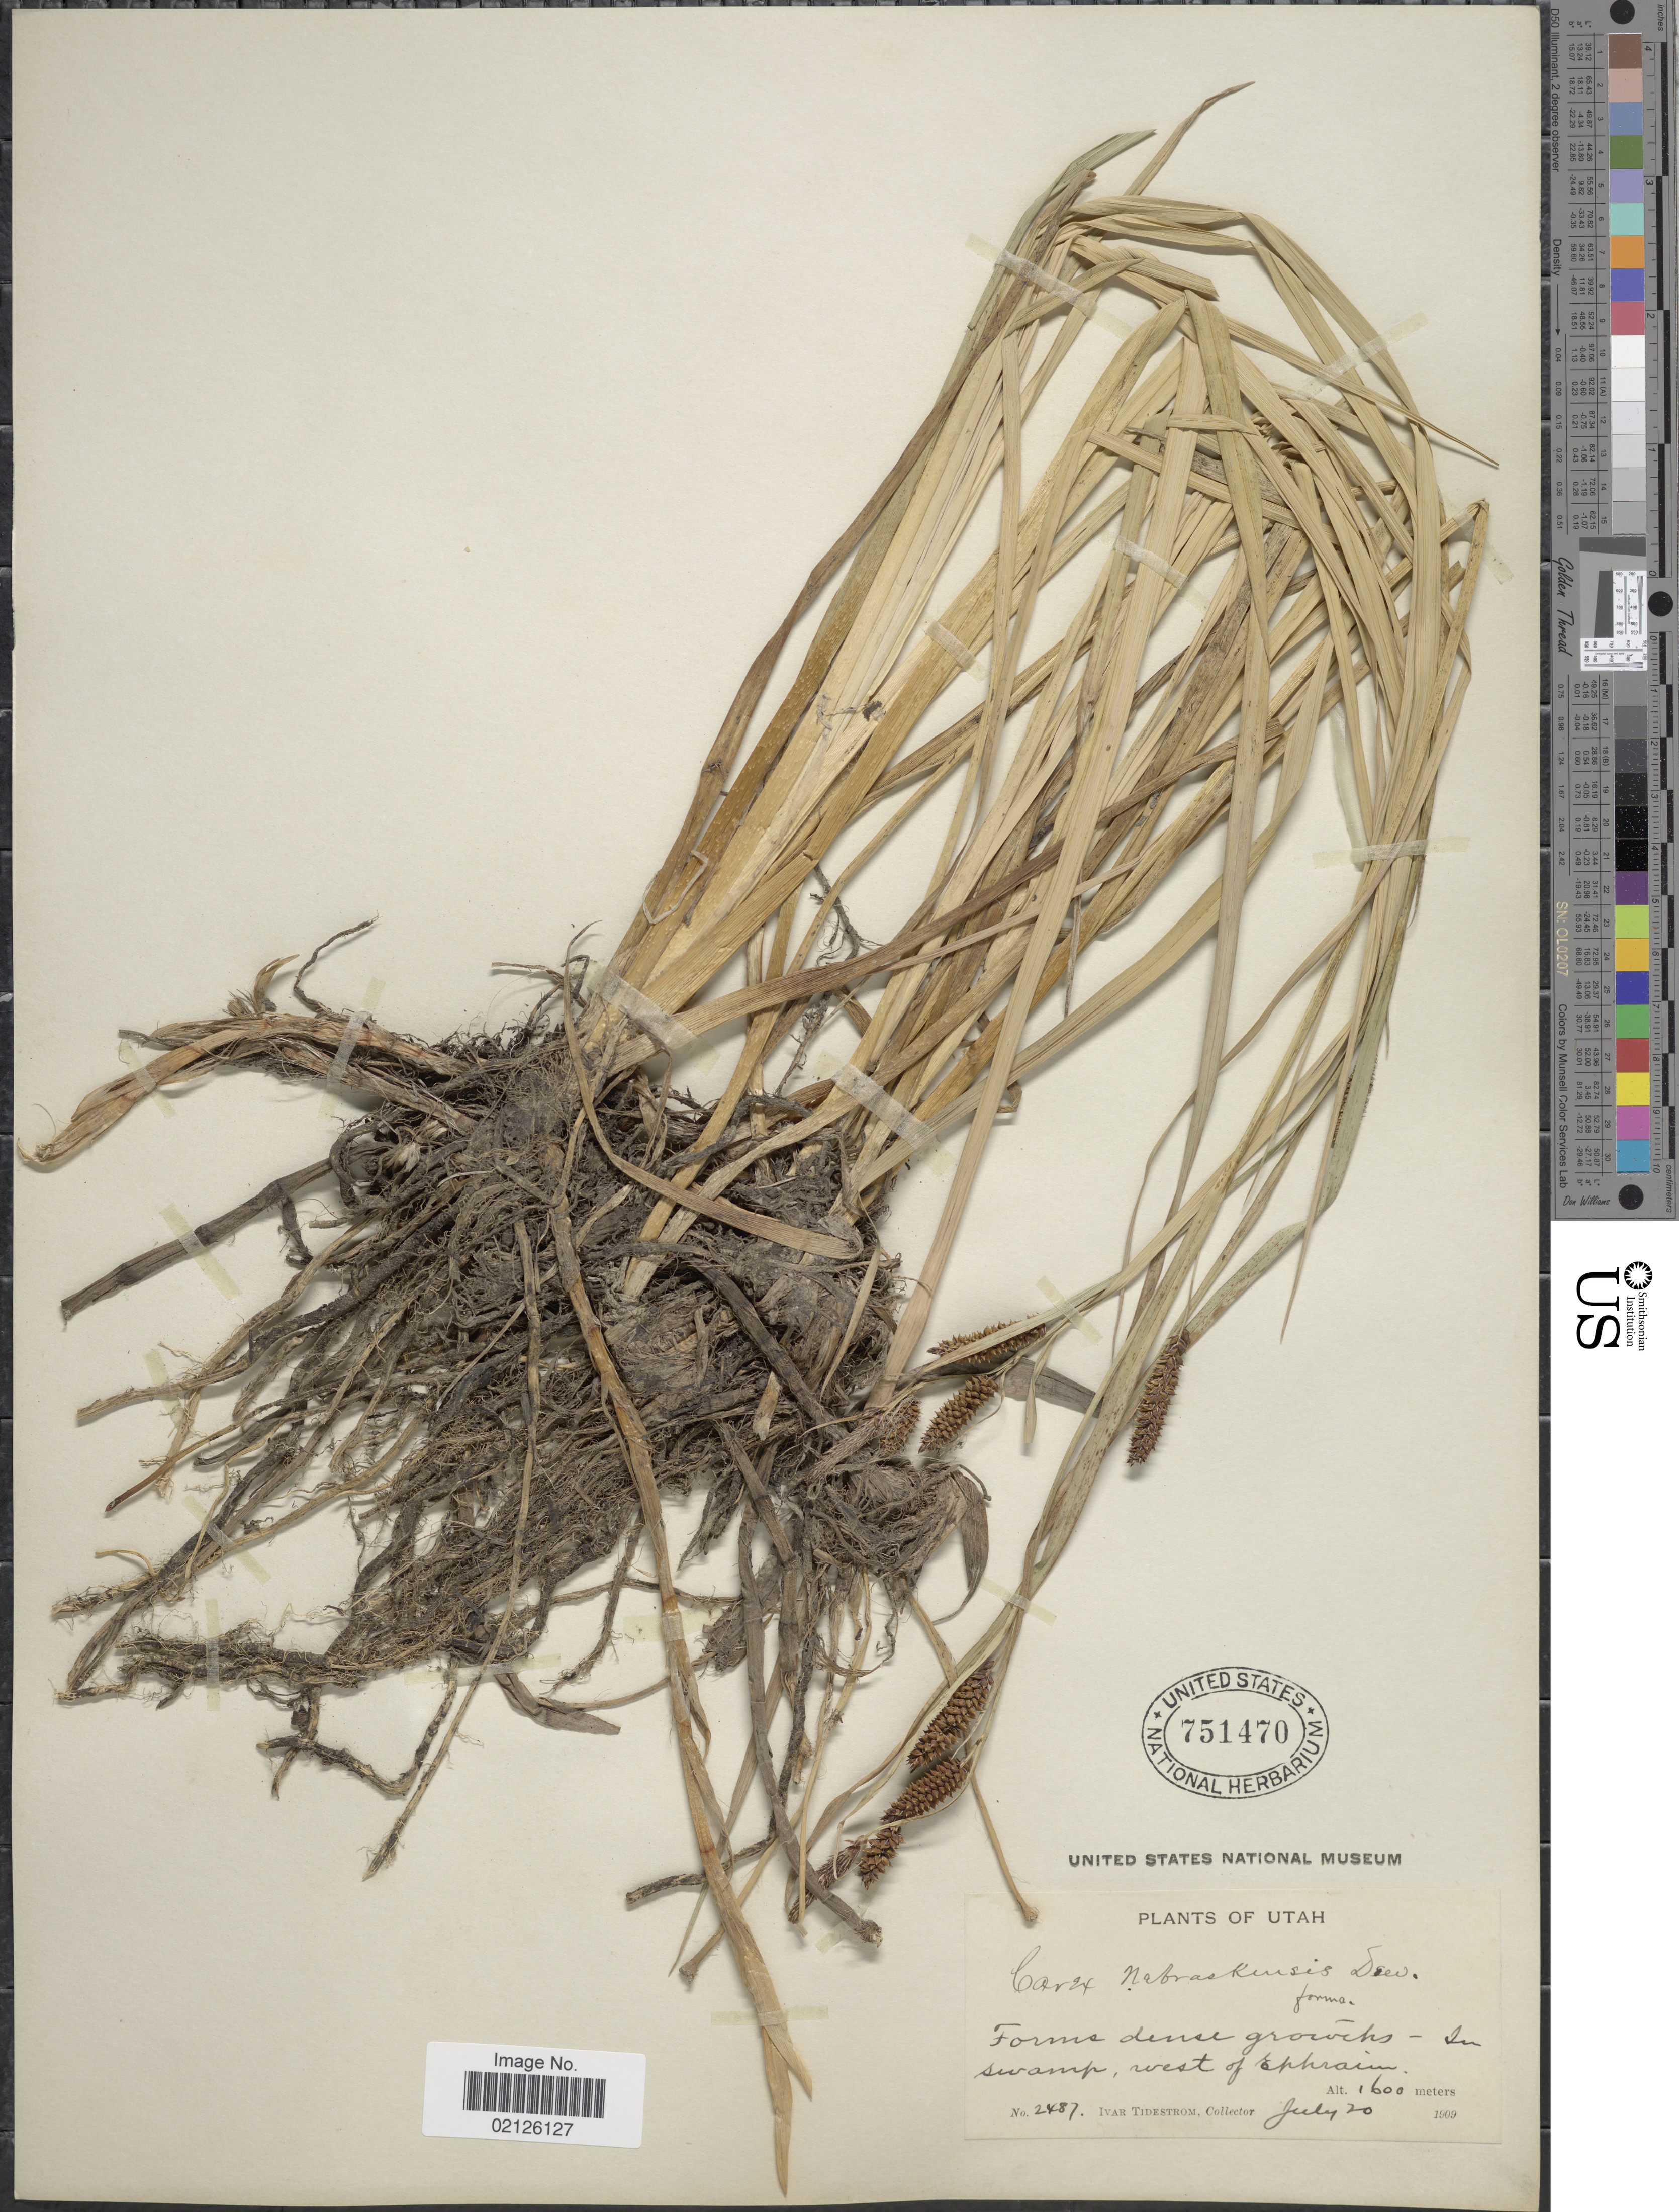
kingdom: Plantae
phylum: Tracheophyta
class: Liliopsida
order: Poales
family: Cyperaceae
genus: Carex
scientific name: Carex nebrascensis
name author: Dewey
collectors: I. F. Tidestrom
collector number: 2487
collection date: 1909-07-20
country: United States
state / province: Utah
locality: In swamp, west of Ephraim.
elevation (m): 1600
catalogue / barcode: US 751470